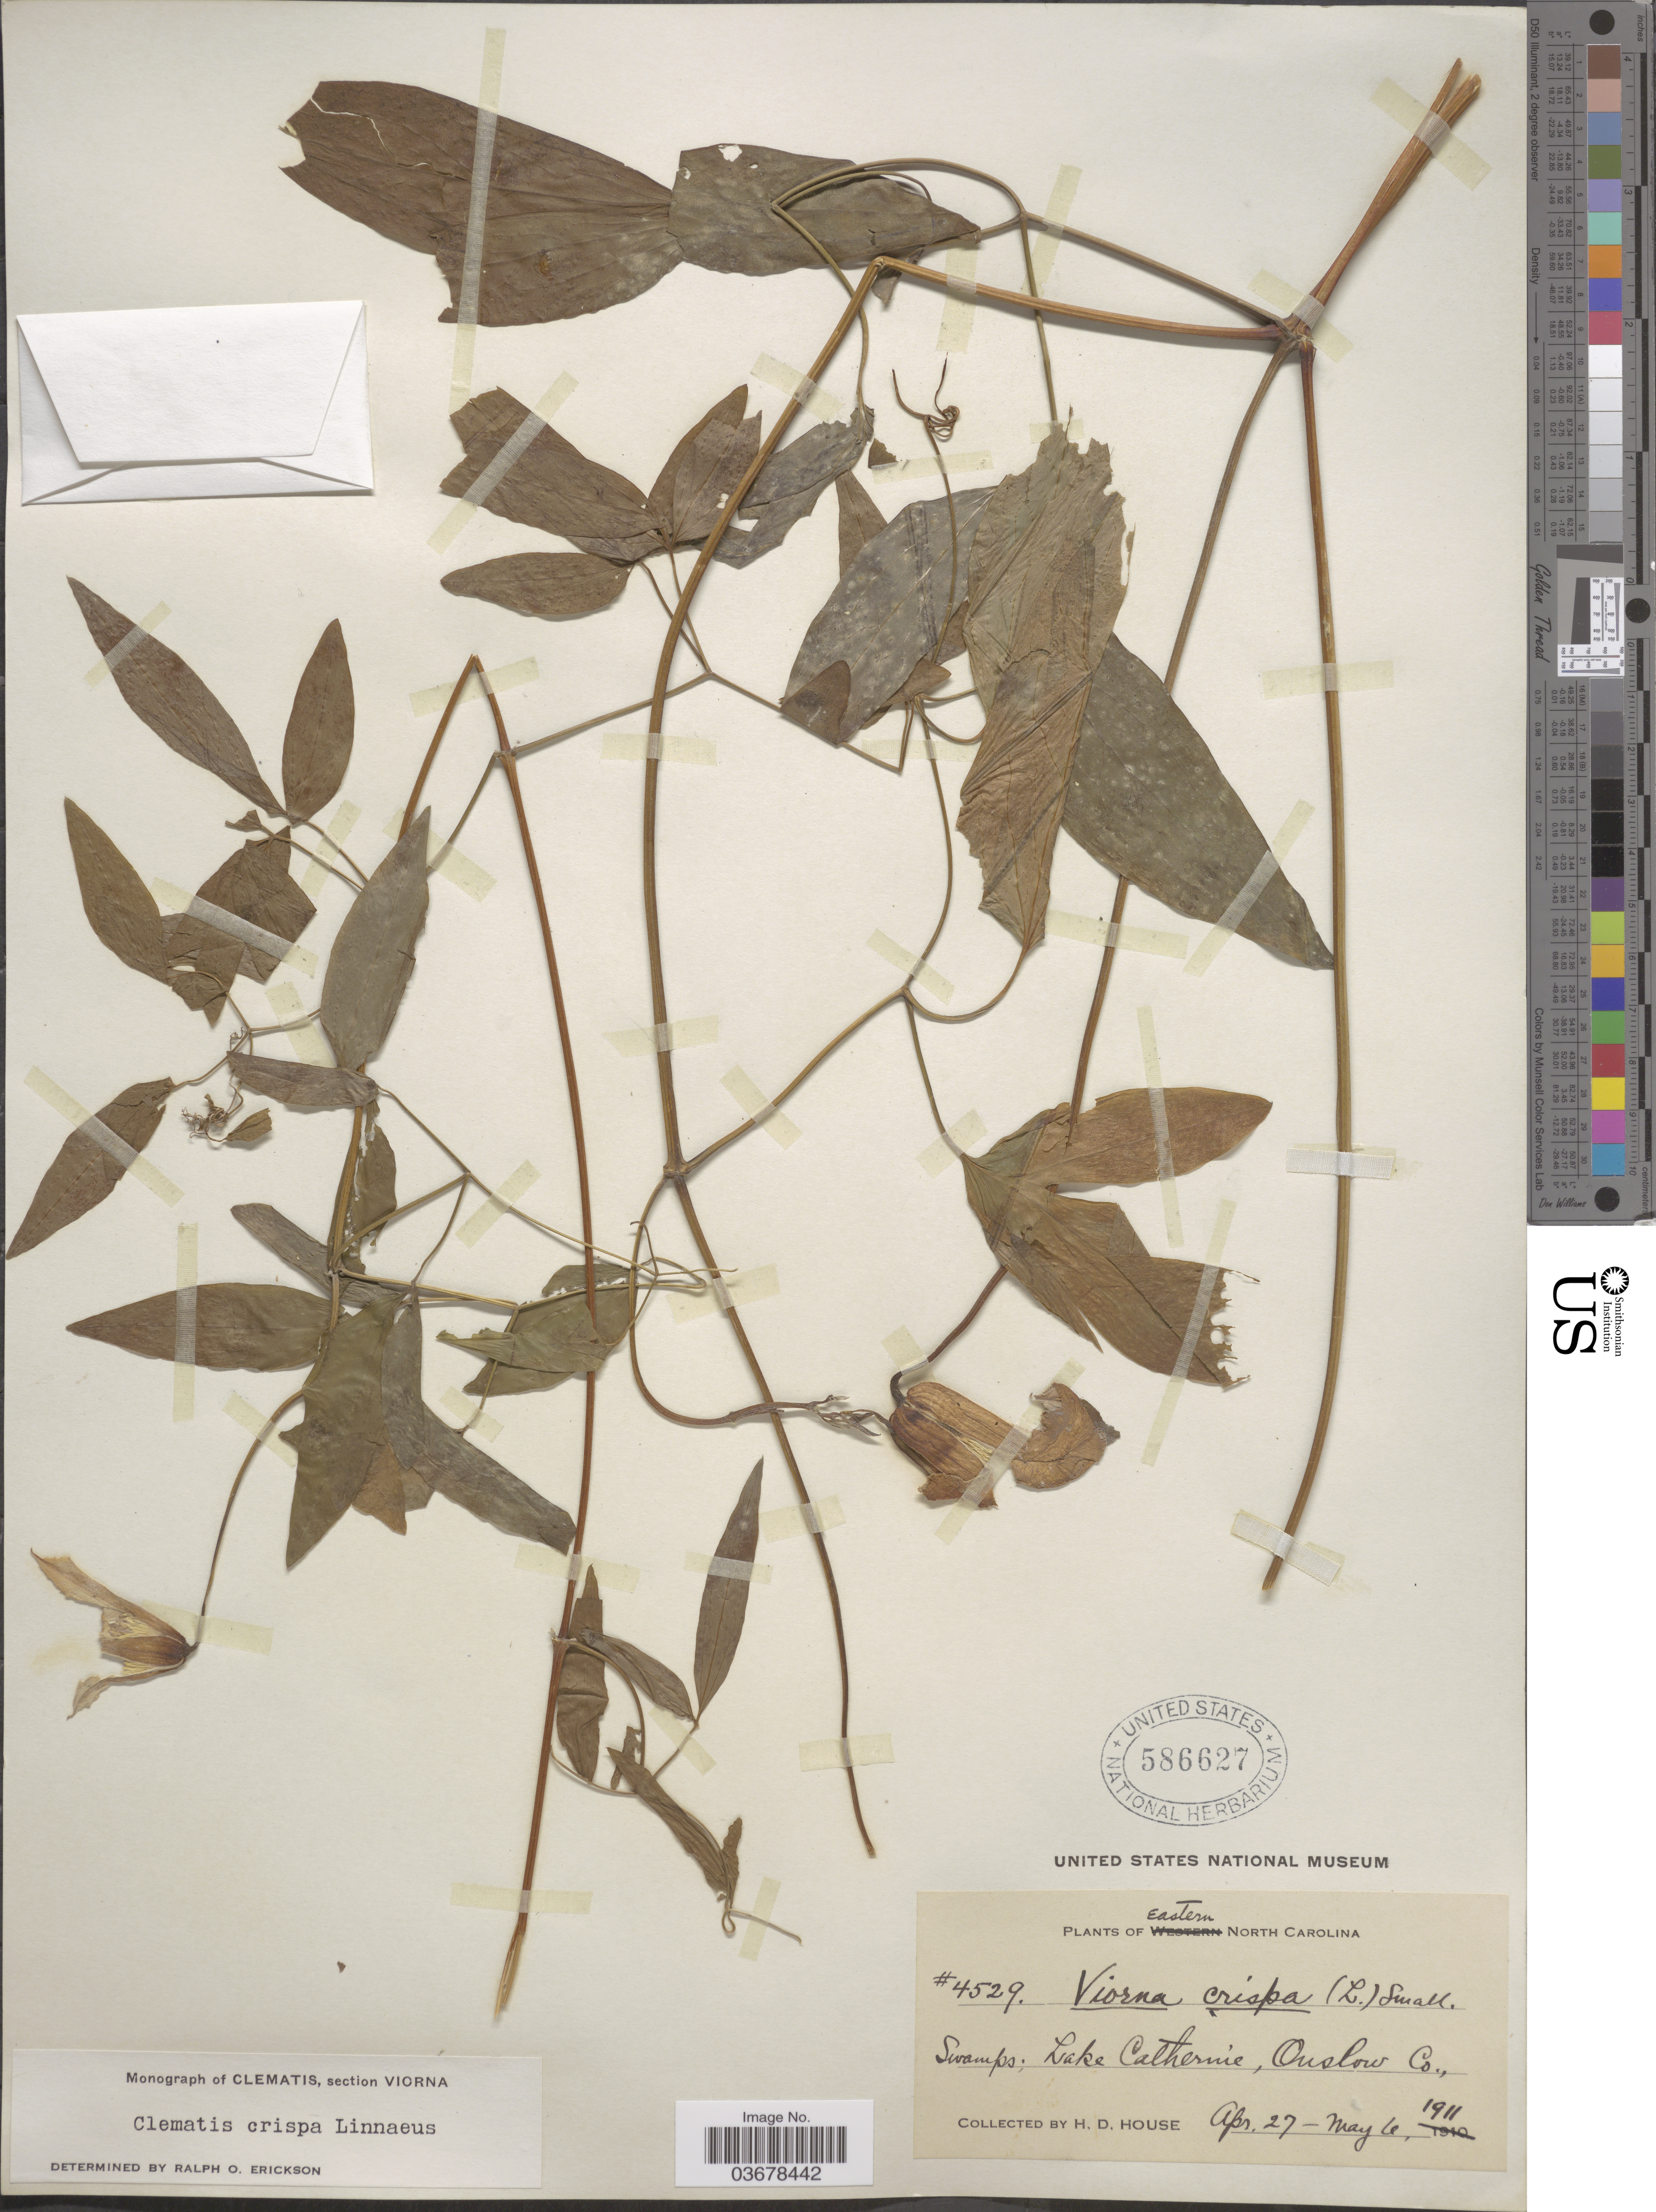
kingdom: Plantae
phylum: Tracheophyta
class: Magnoliopsida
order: Ranunculales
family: Ranunculaceae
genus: Clematis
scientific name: Clematis viorna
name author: L.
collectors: H. D. House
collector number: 4529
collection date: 1911-04-27/1911-05-06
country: United States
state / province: North Carolina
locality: Eastern North Carolina. Swamps; Lake Catherine, Onslow Co.,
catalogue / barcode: US 586627